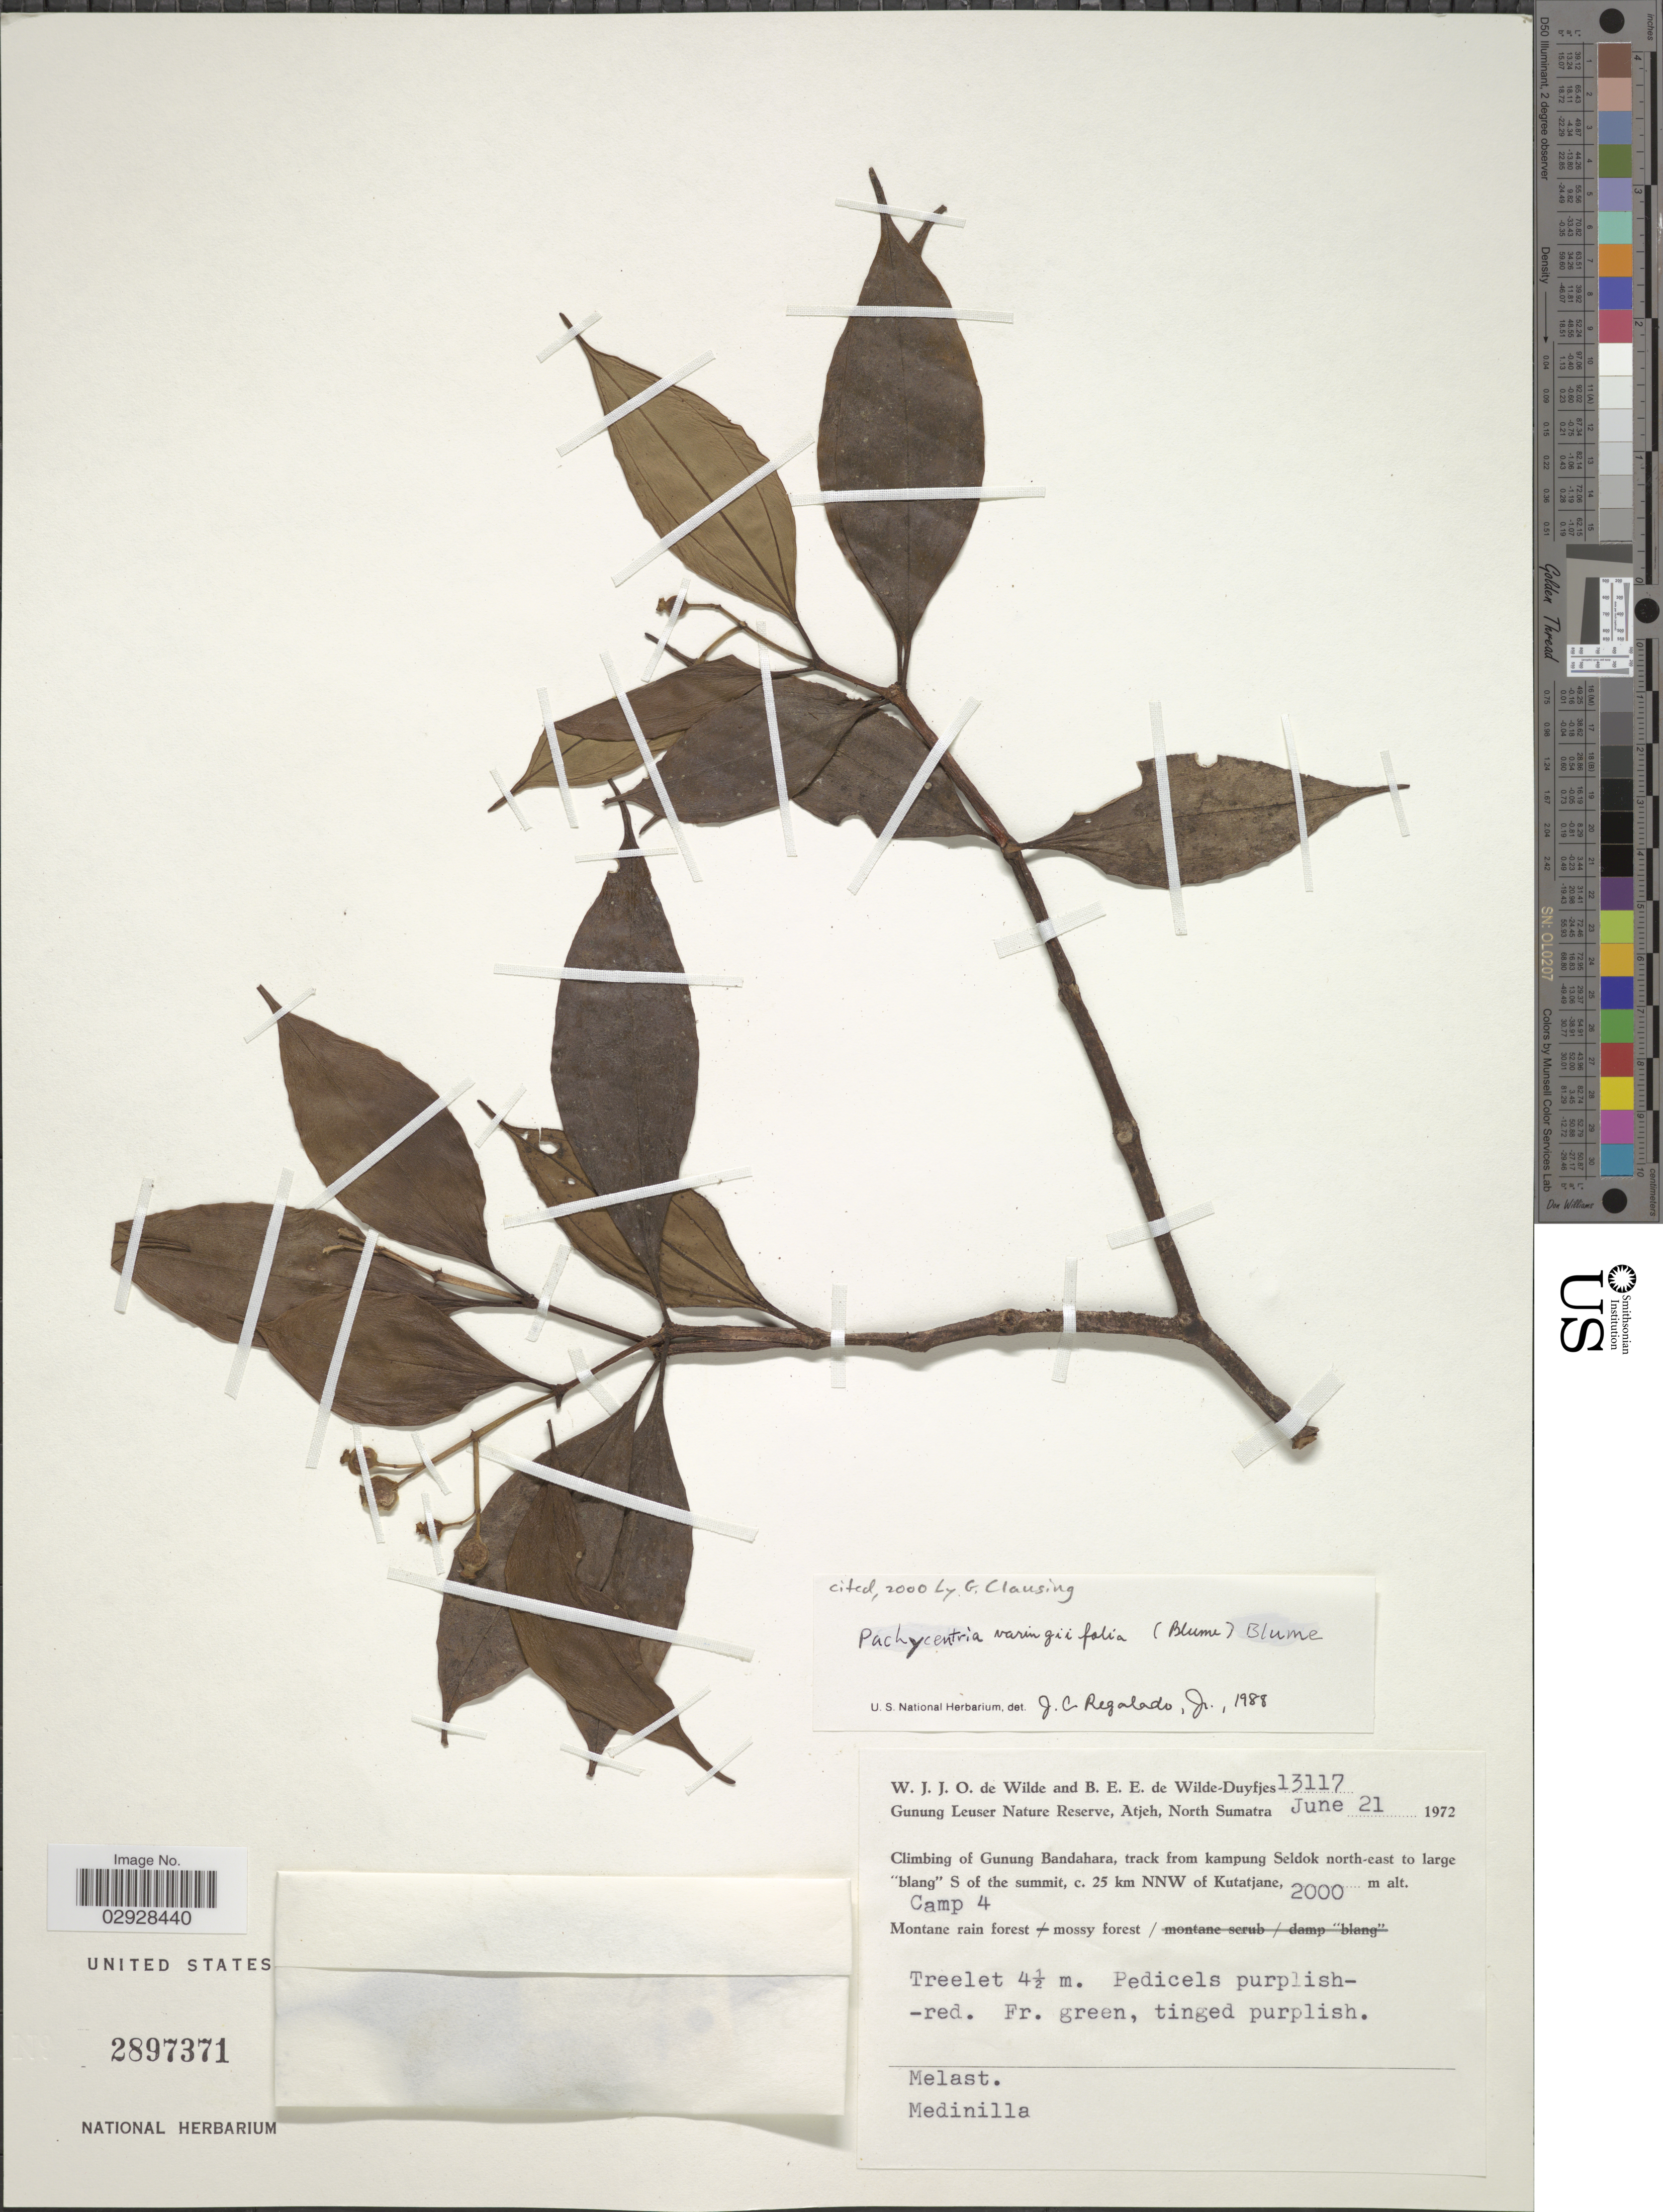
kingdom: Plantae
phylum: Tracheophyta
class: Magnoliopsida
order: Myrtales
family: Melastomataceae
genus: Pachycentria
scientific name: Pachycentria varingaefolia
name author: Blume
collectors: W. J. de Wilde & B. E. de Wilde-Duyfjes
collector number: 13117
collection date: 1972-06-21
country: Indonesia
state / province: Sumatra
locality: Gunung Leuser Nature Reser, Atjeh, North Sumatra. Climbing of Gunung Bandahara, track from kampung Seldok north-east to lage "blang" S of the summit, c. 25 km NNW of Kutatjane.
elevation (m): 2000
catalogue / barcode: US 2897371